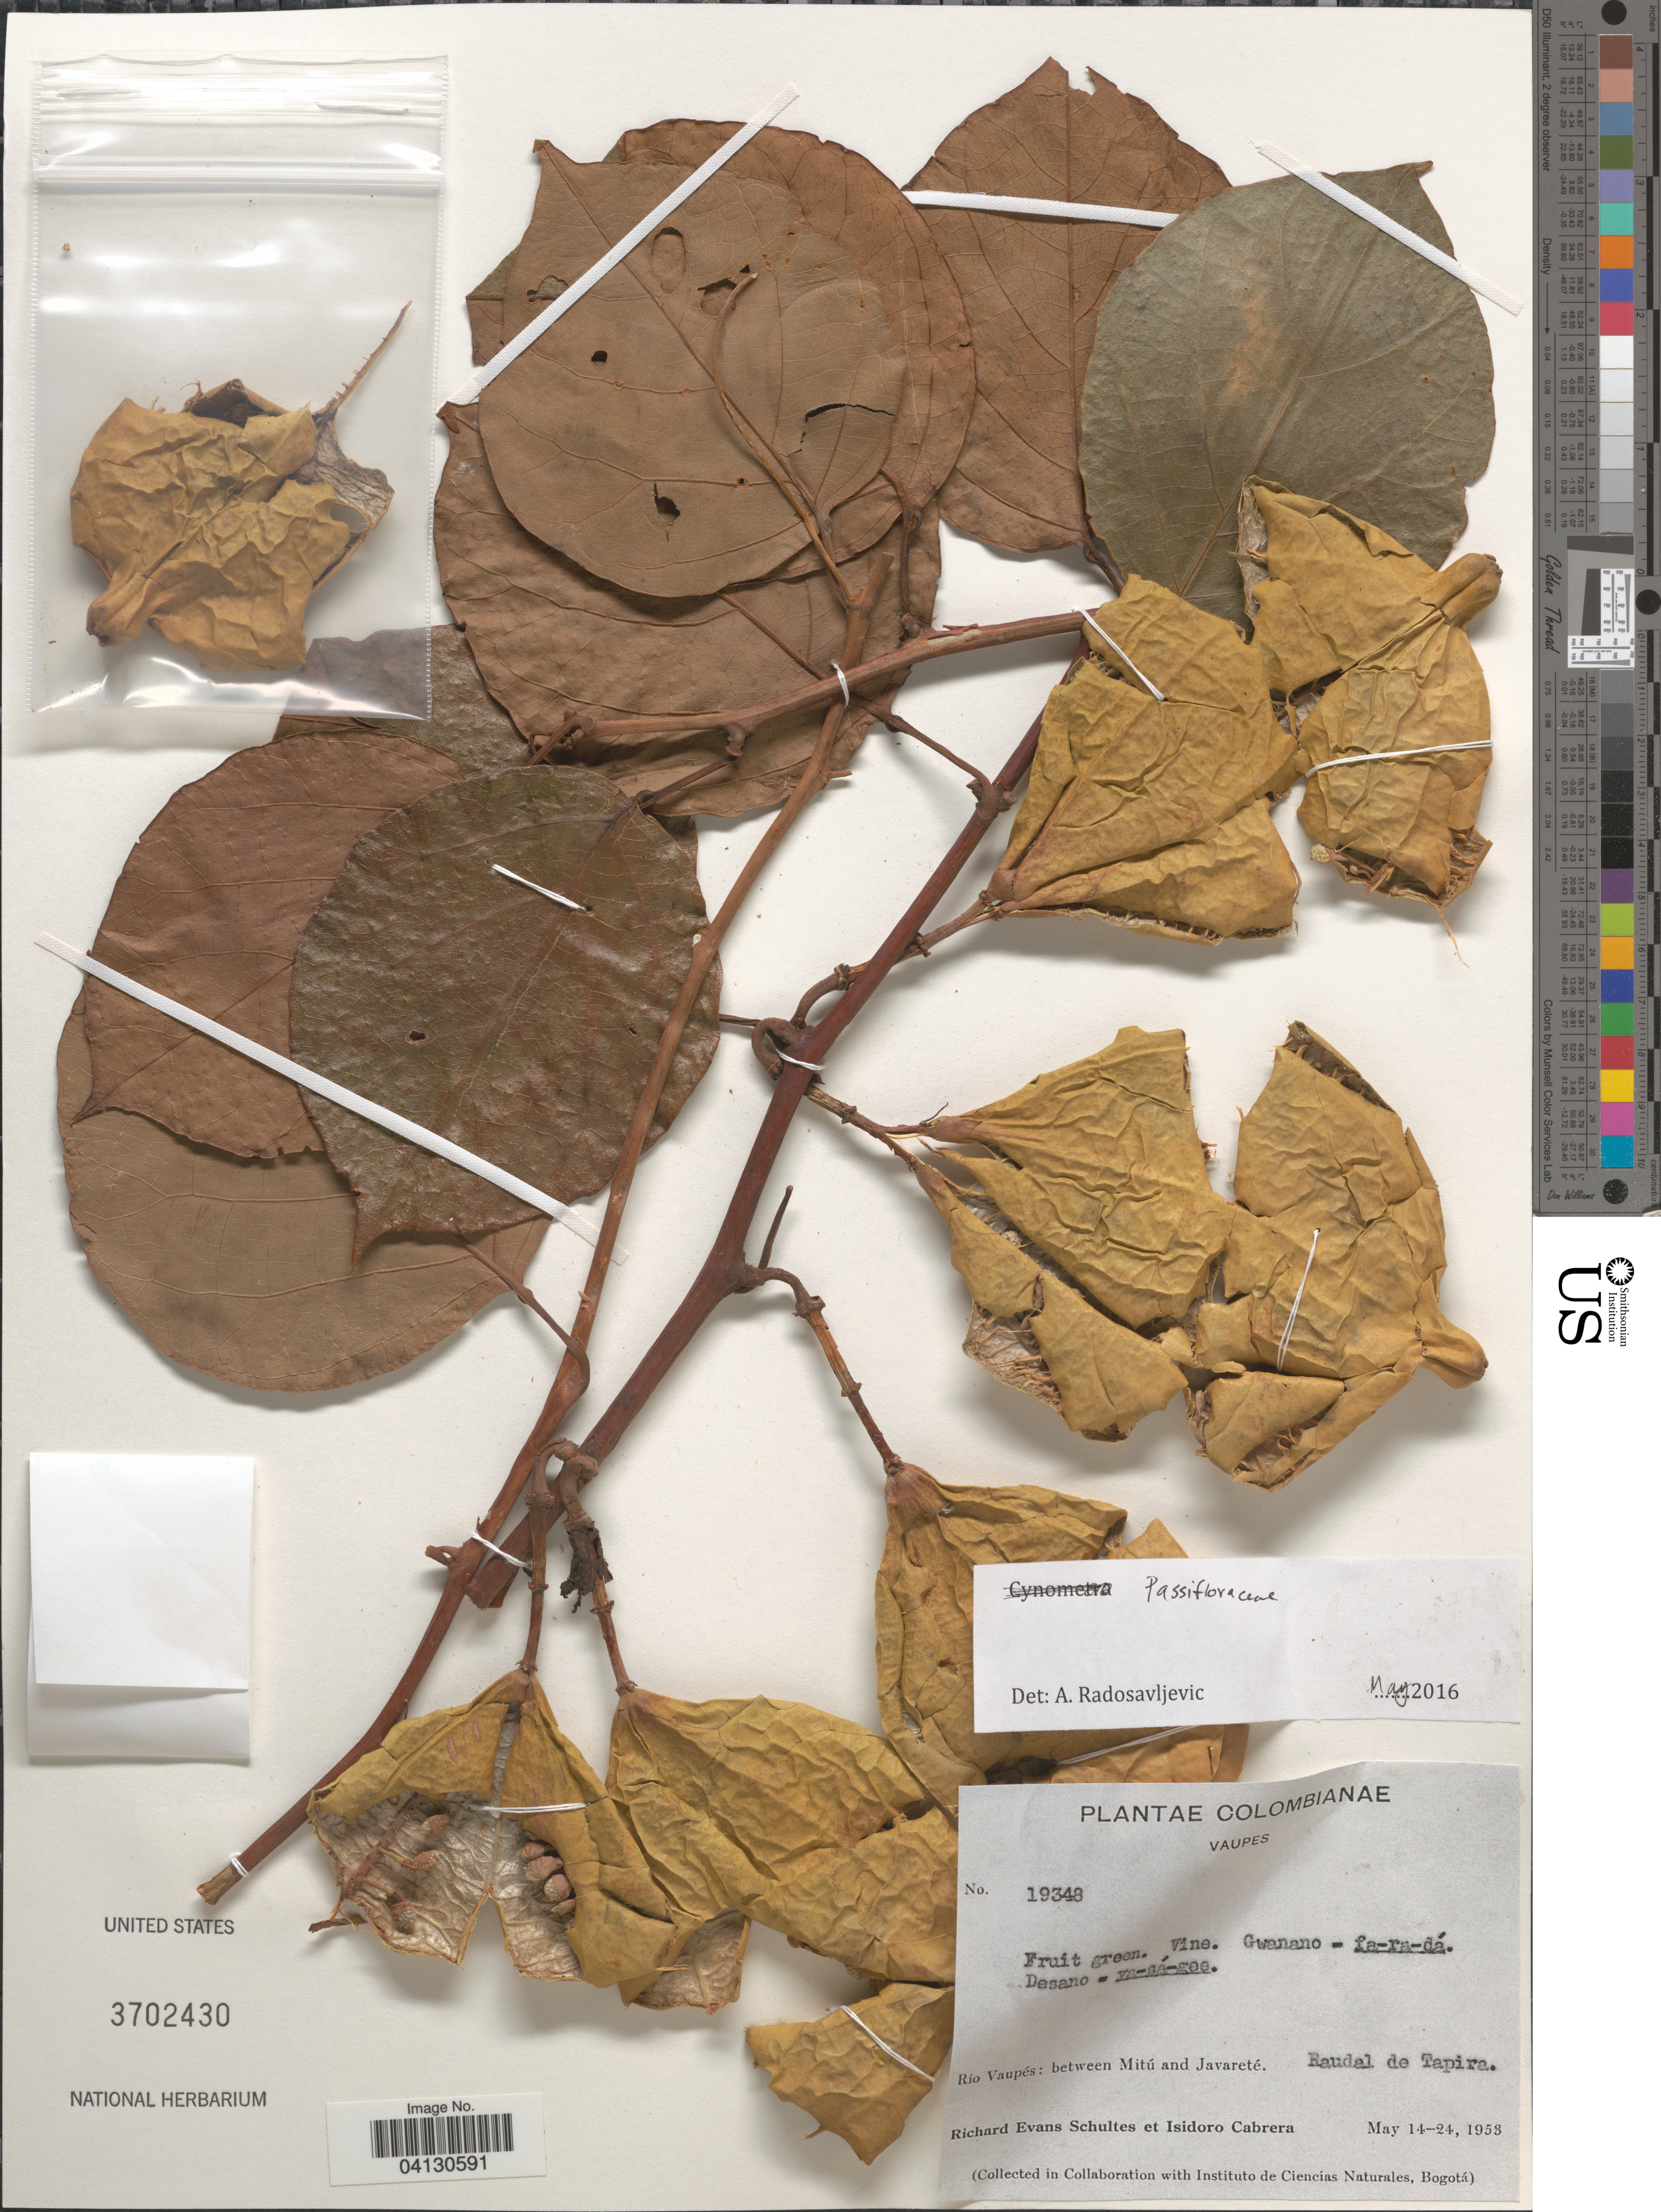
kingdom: Plantae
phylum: Tracheophyta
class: Magnoliopsida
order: Malpighiales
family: Passifloraceae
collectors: R. E. Schultes & I. Cabrera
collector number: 19348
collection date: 1953-05-14/1953-05-24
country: Colombia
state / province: Vaupés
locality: Río Vaupés: between Mitú and Javareté. Raudal de Tapira.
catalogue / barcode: US 3702430